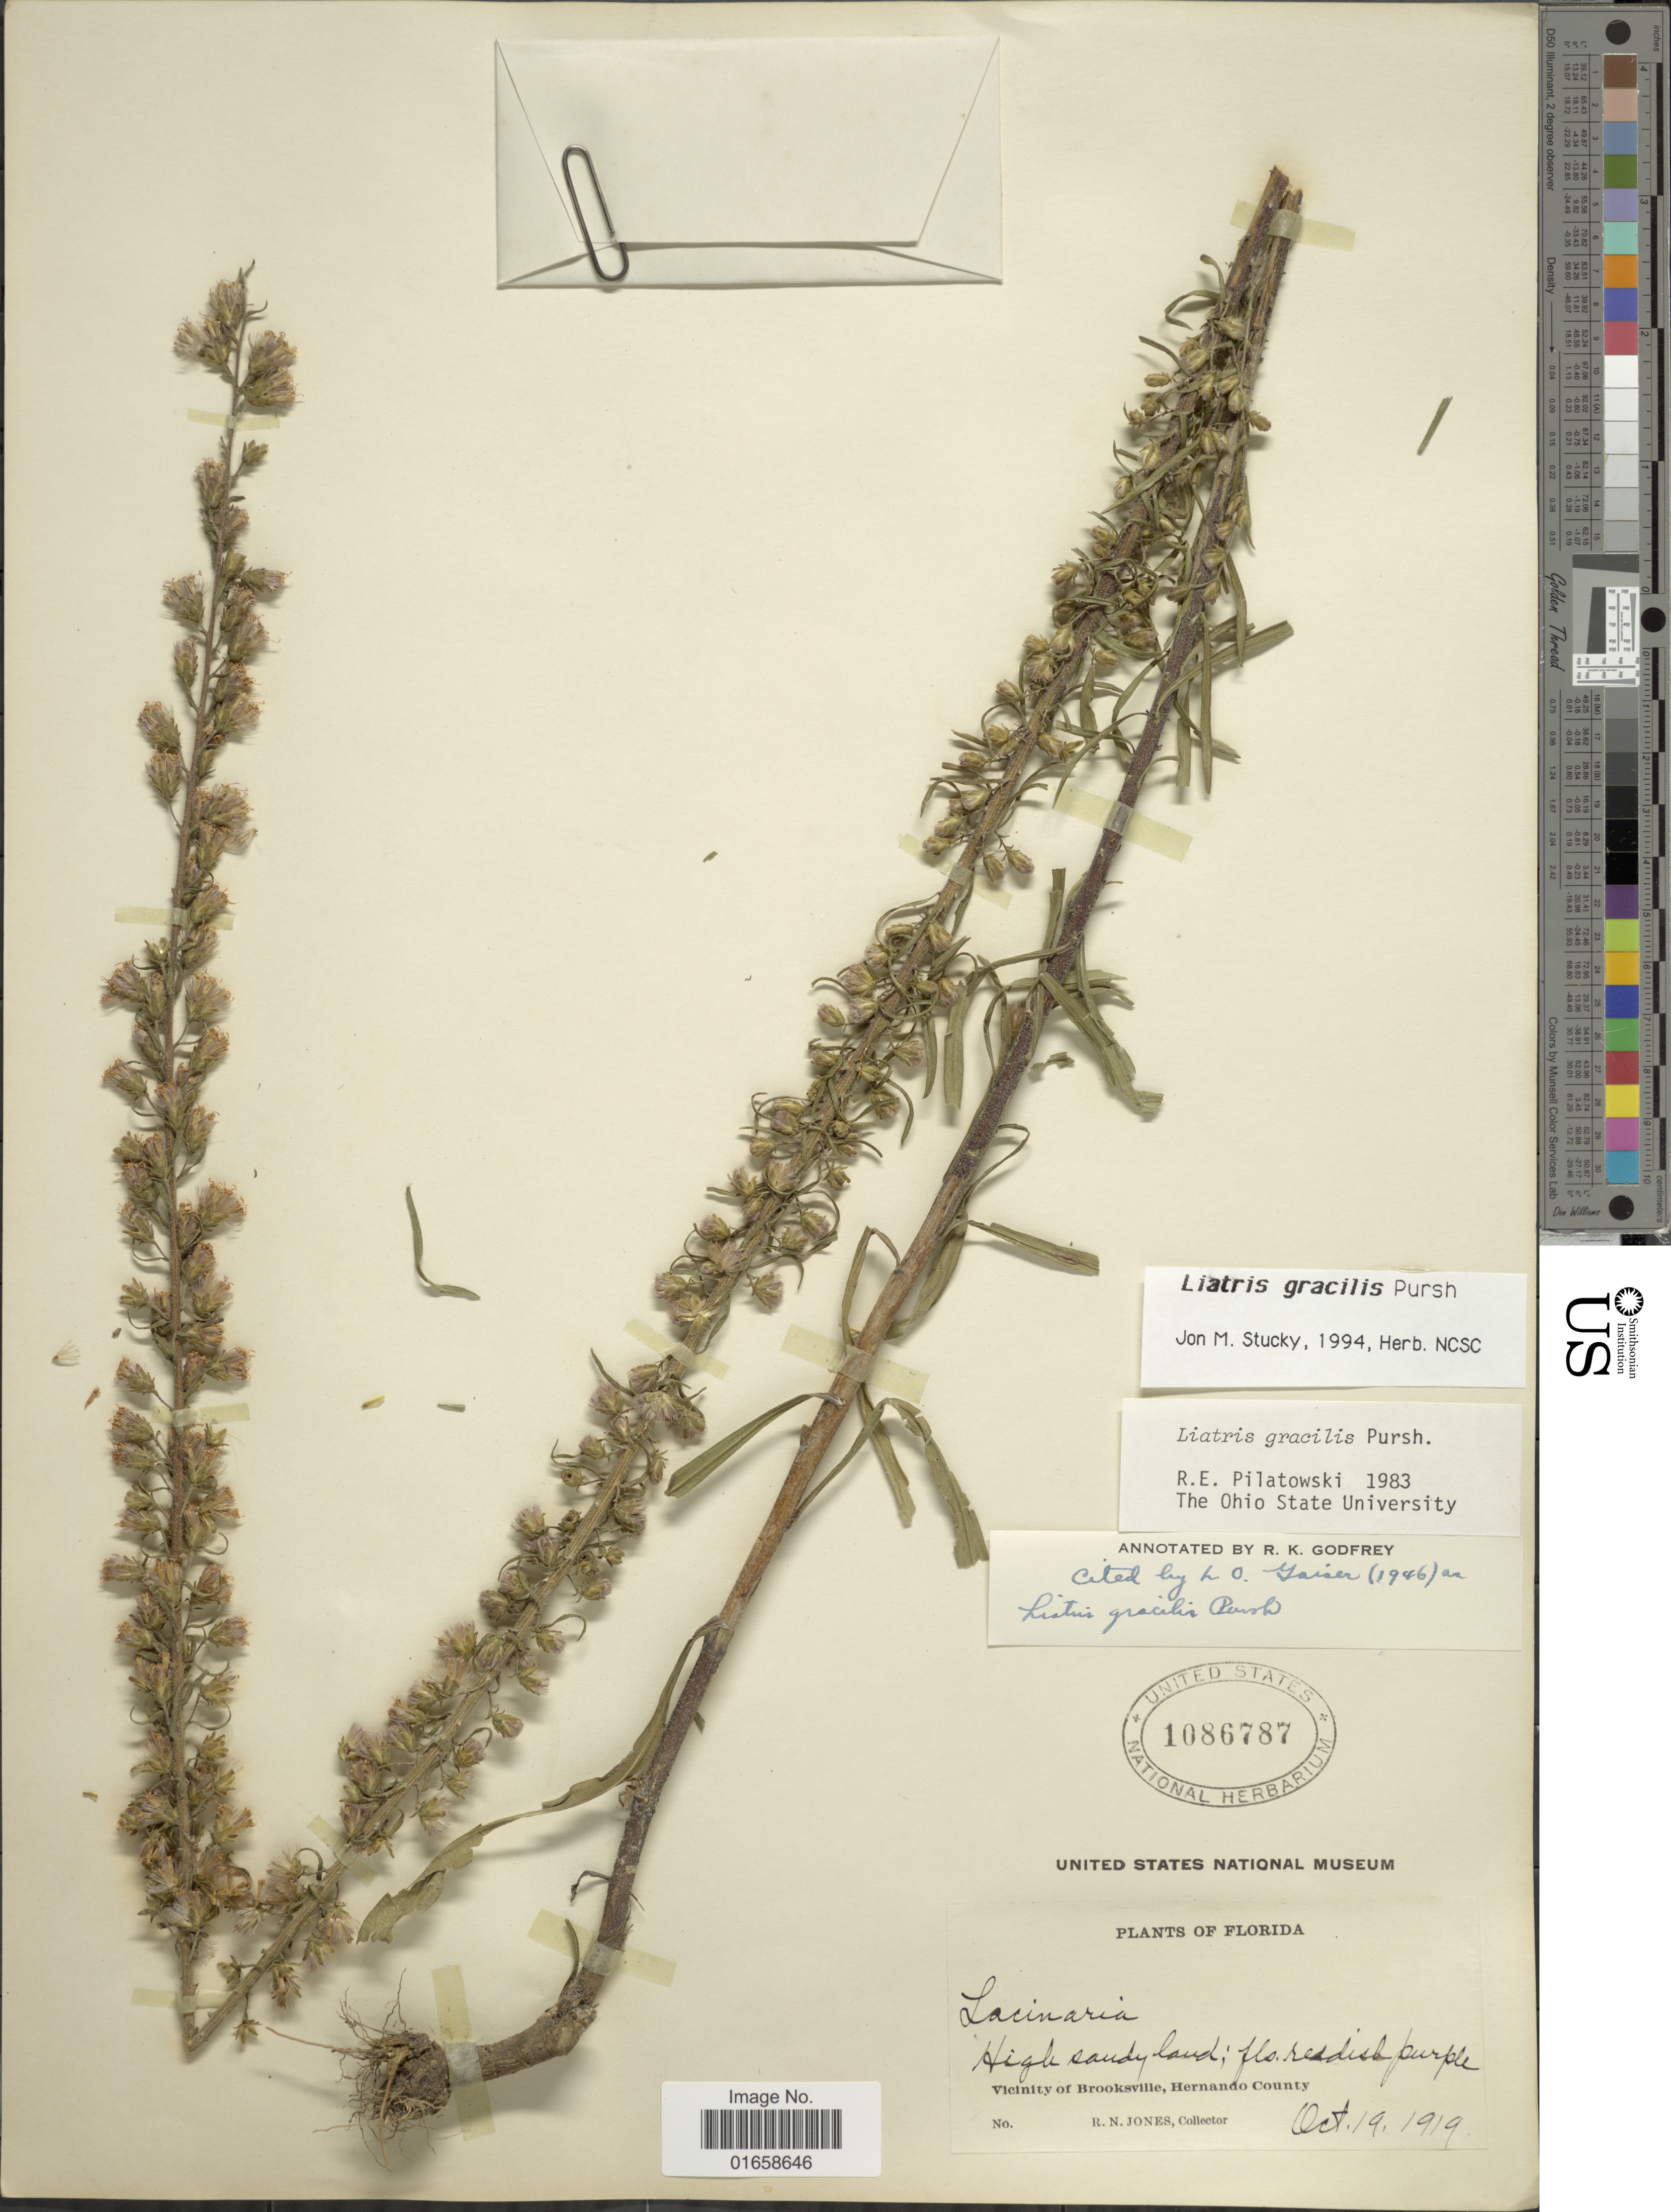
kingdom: Plantae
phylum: Tracheophyta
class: Magnoliopsida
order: Asterales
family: Asteraceae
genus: Liatris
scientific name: Liatris gracilis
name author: Pursh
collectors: R. N. Jones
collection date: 1919-10-19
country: United States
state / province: Florida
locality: Vicinity of Brooksville, Hernando County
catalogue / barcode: US 1086787